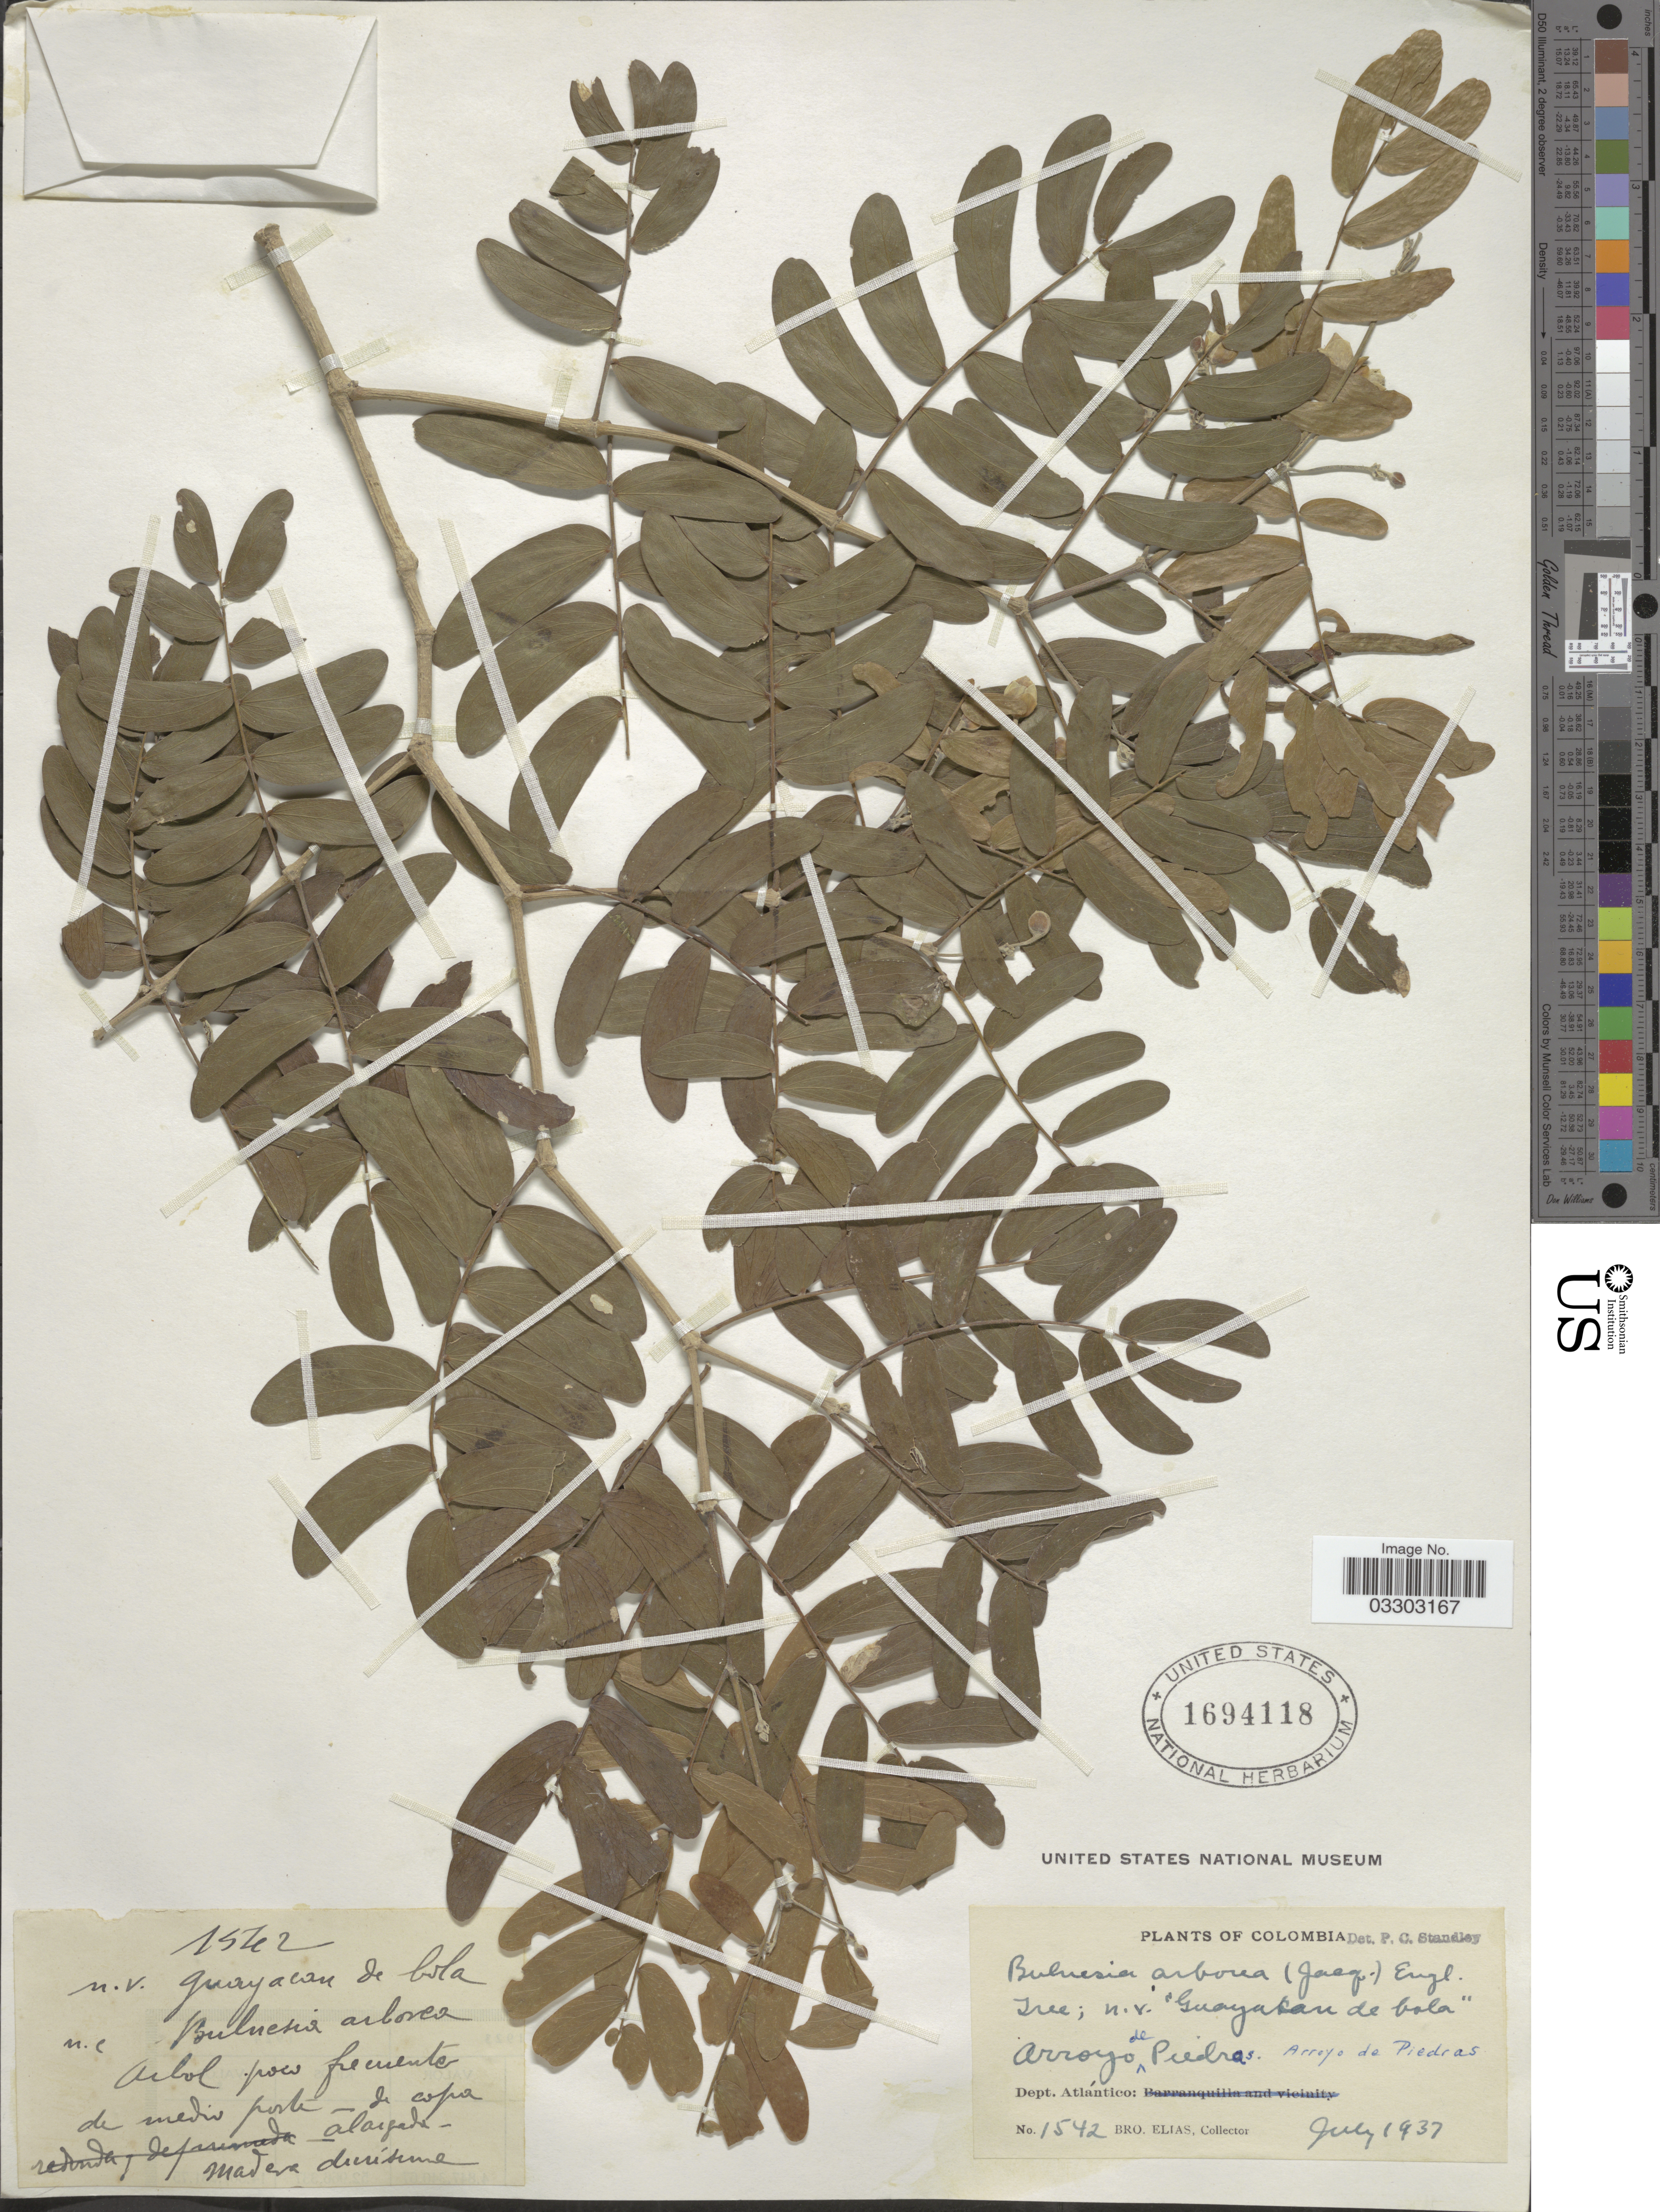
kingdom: Plantae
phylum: Tracheophyta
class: Magnoliopsida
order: Zygophyllales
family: Zygophyllaceae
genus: Gonopterodendron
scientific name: Gonopterodendron arboreum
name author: (Jacq.) Godoy-Bürki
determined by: U.S. National Herbarium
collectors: Bro. Elias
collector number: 1542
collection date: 1937-07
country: Colombia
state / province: Atlántico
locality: Arroyo de Puedras. Arroyo de Piedras. Dept. Atlántico.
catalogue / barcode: US 1694118